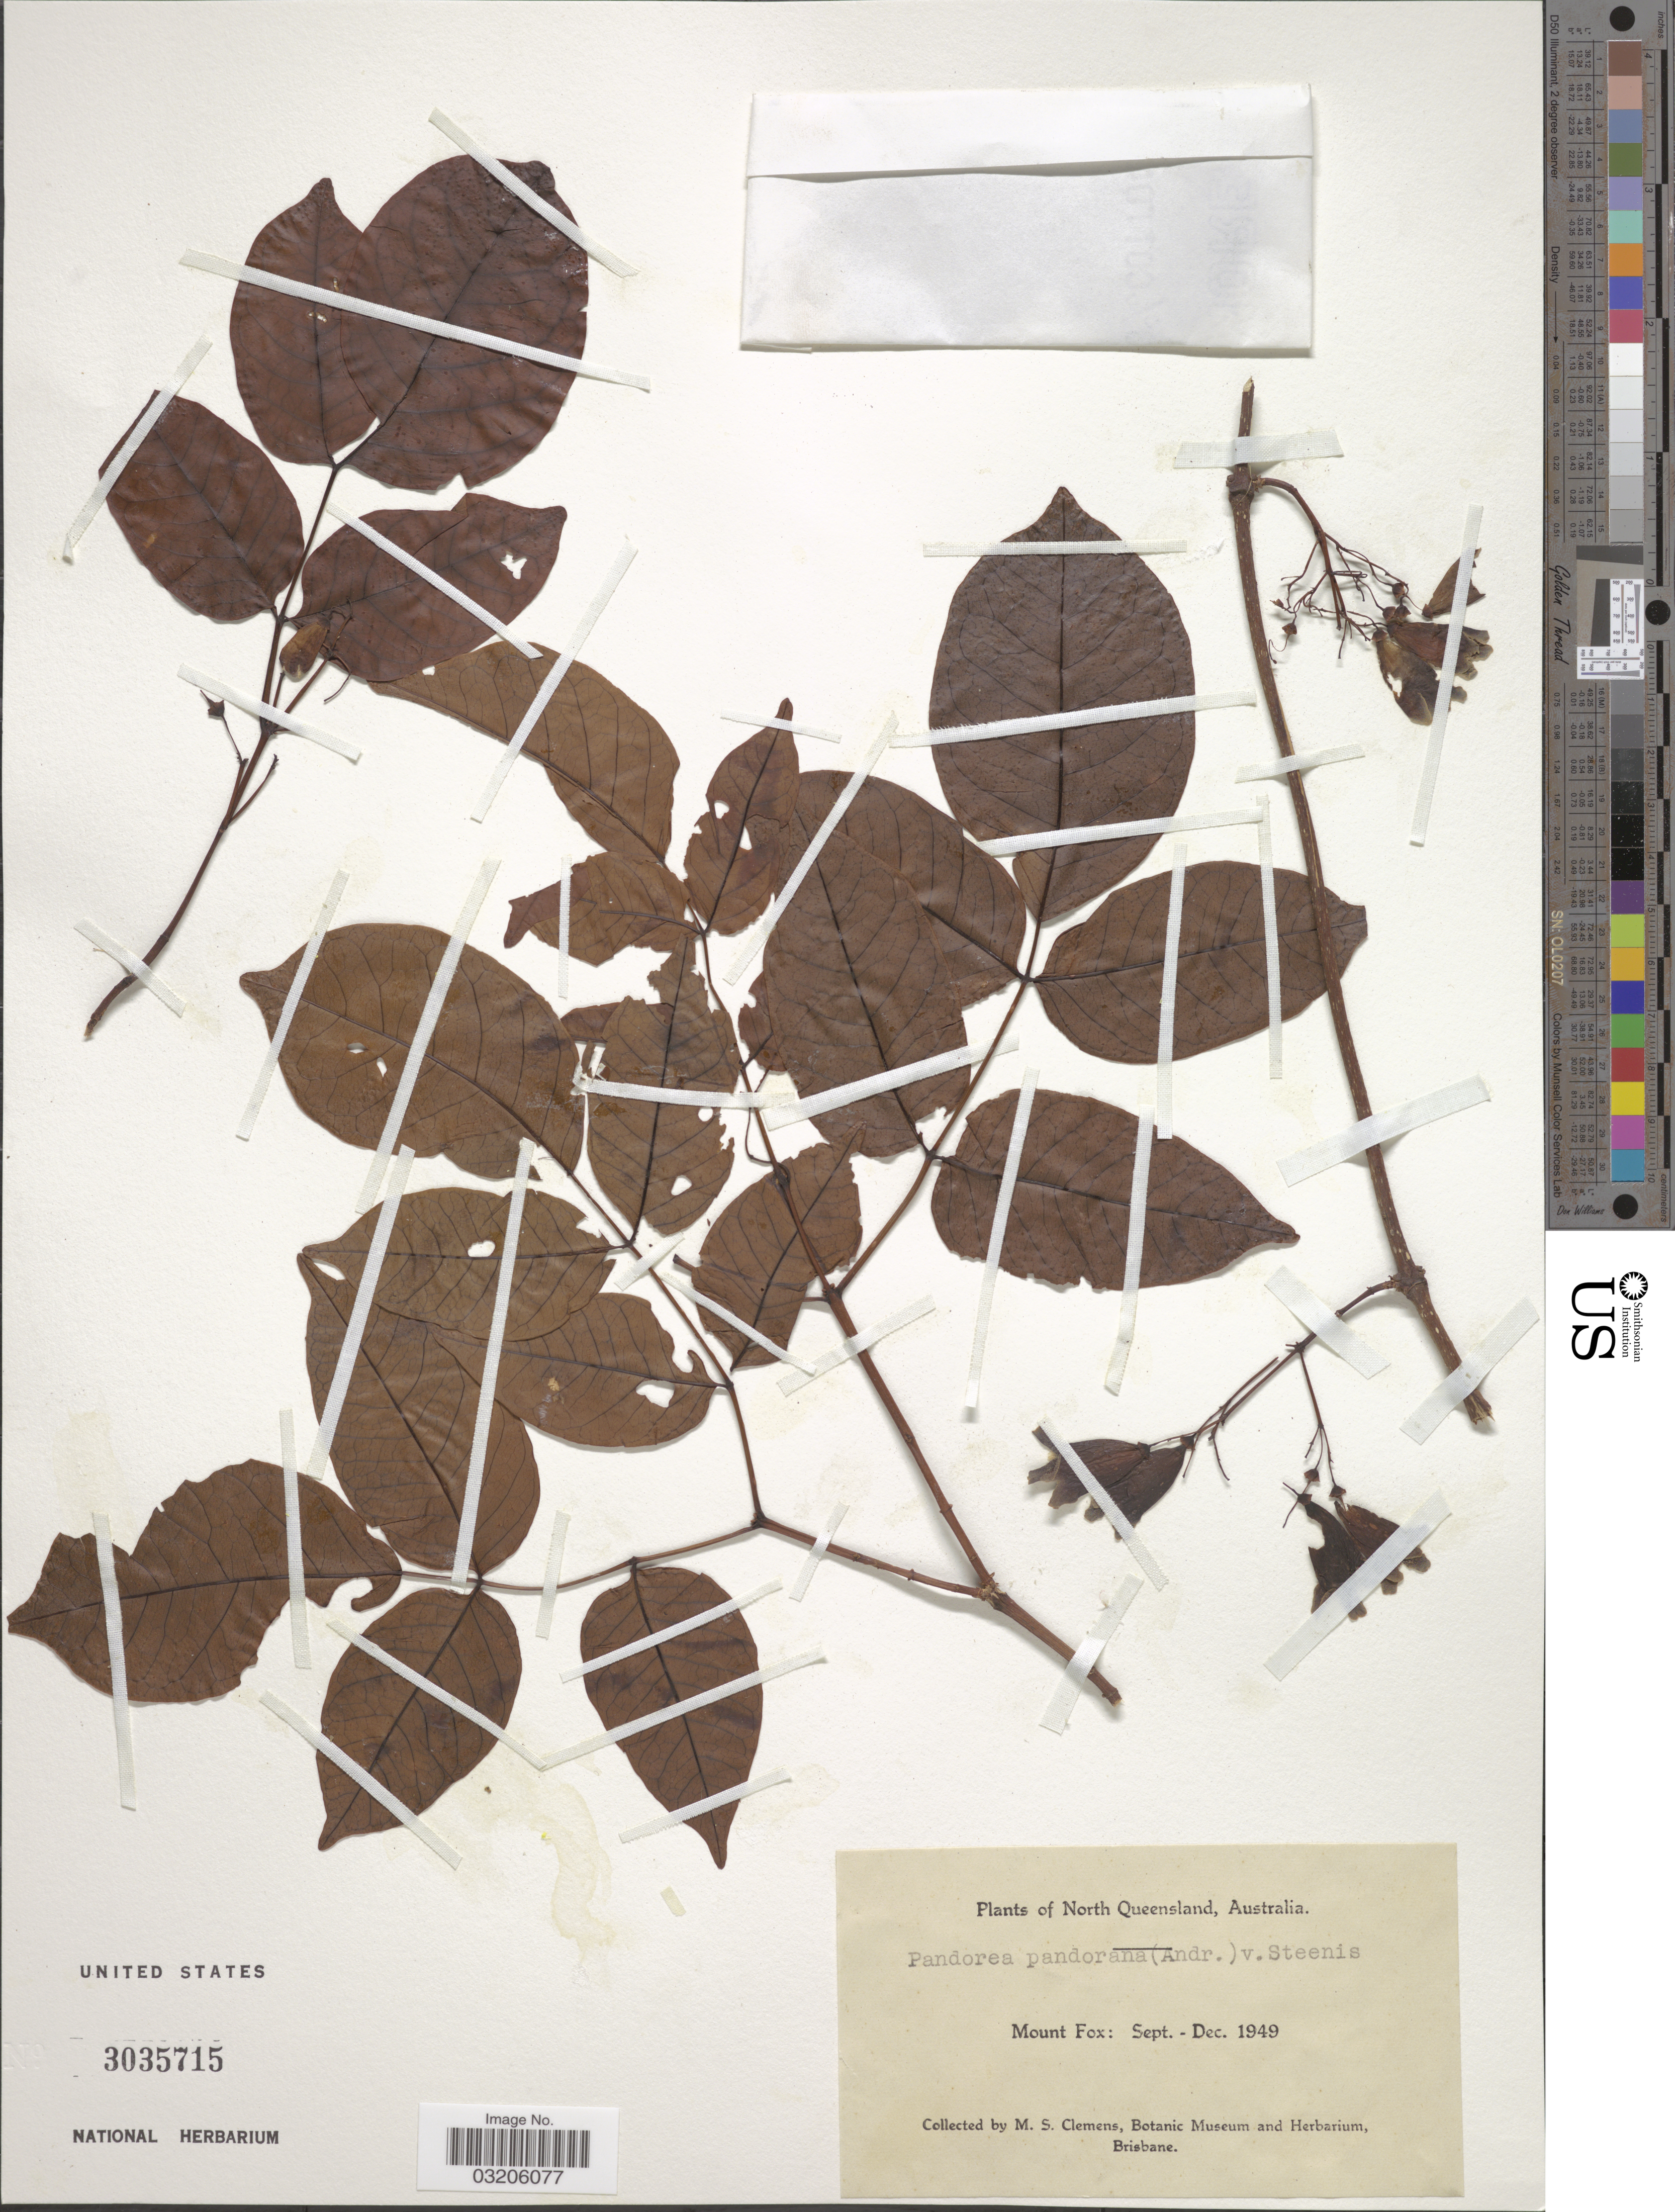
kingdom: Plantae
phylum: Tracheophyta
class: Magnoliopsida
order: Lamiales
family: Bignoniaceae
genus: Pandorea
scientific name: Pandorea pandorana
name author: (Andrews) Steenis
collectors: M. S. Clemens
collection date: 1949-09/1949-12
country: Australia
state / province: Queensland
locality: North Queensland. Mount Fox.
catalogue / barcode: US 3035715